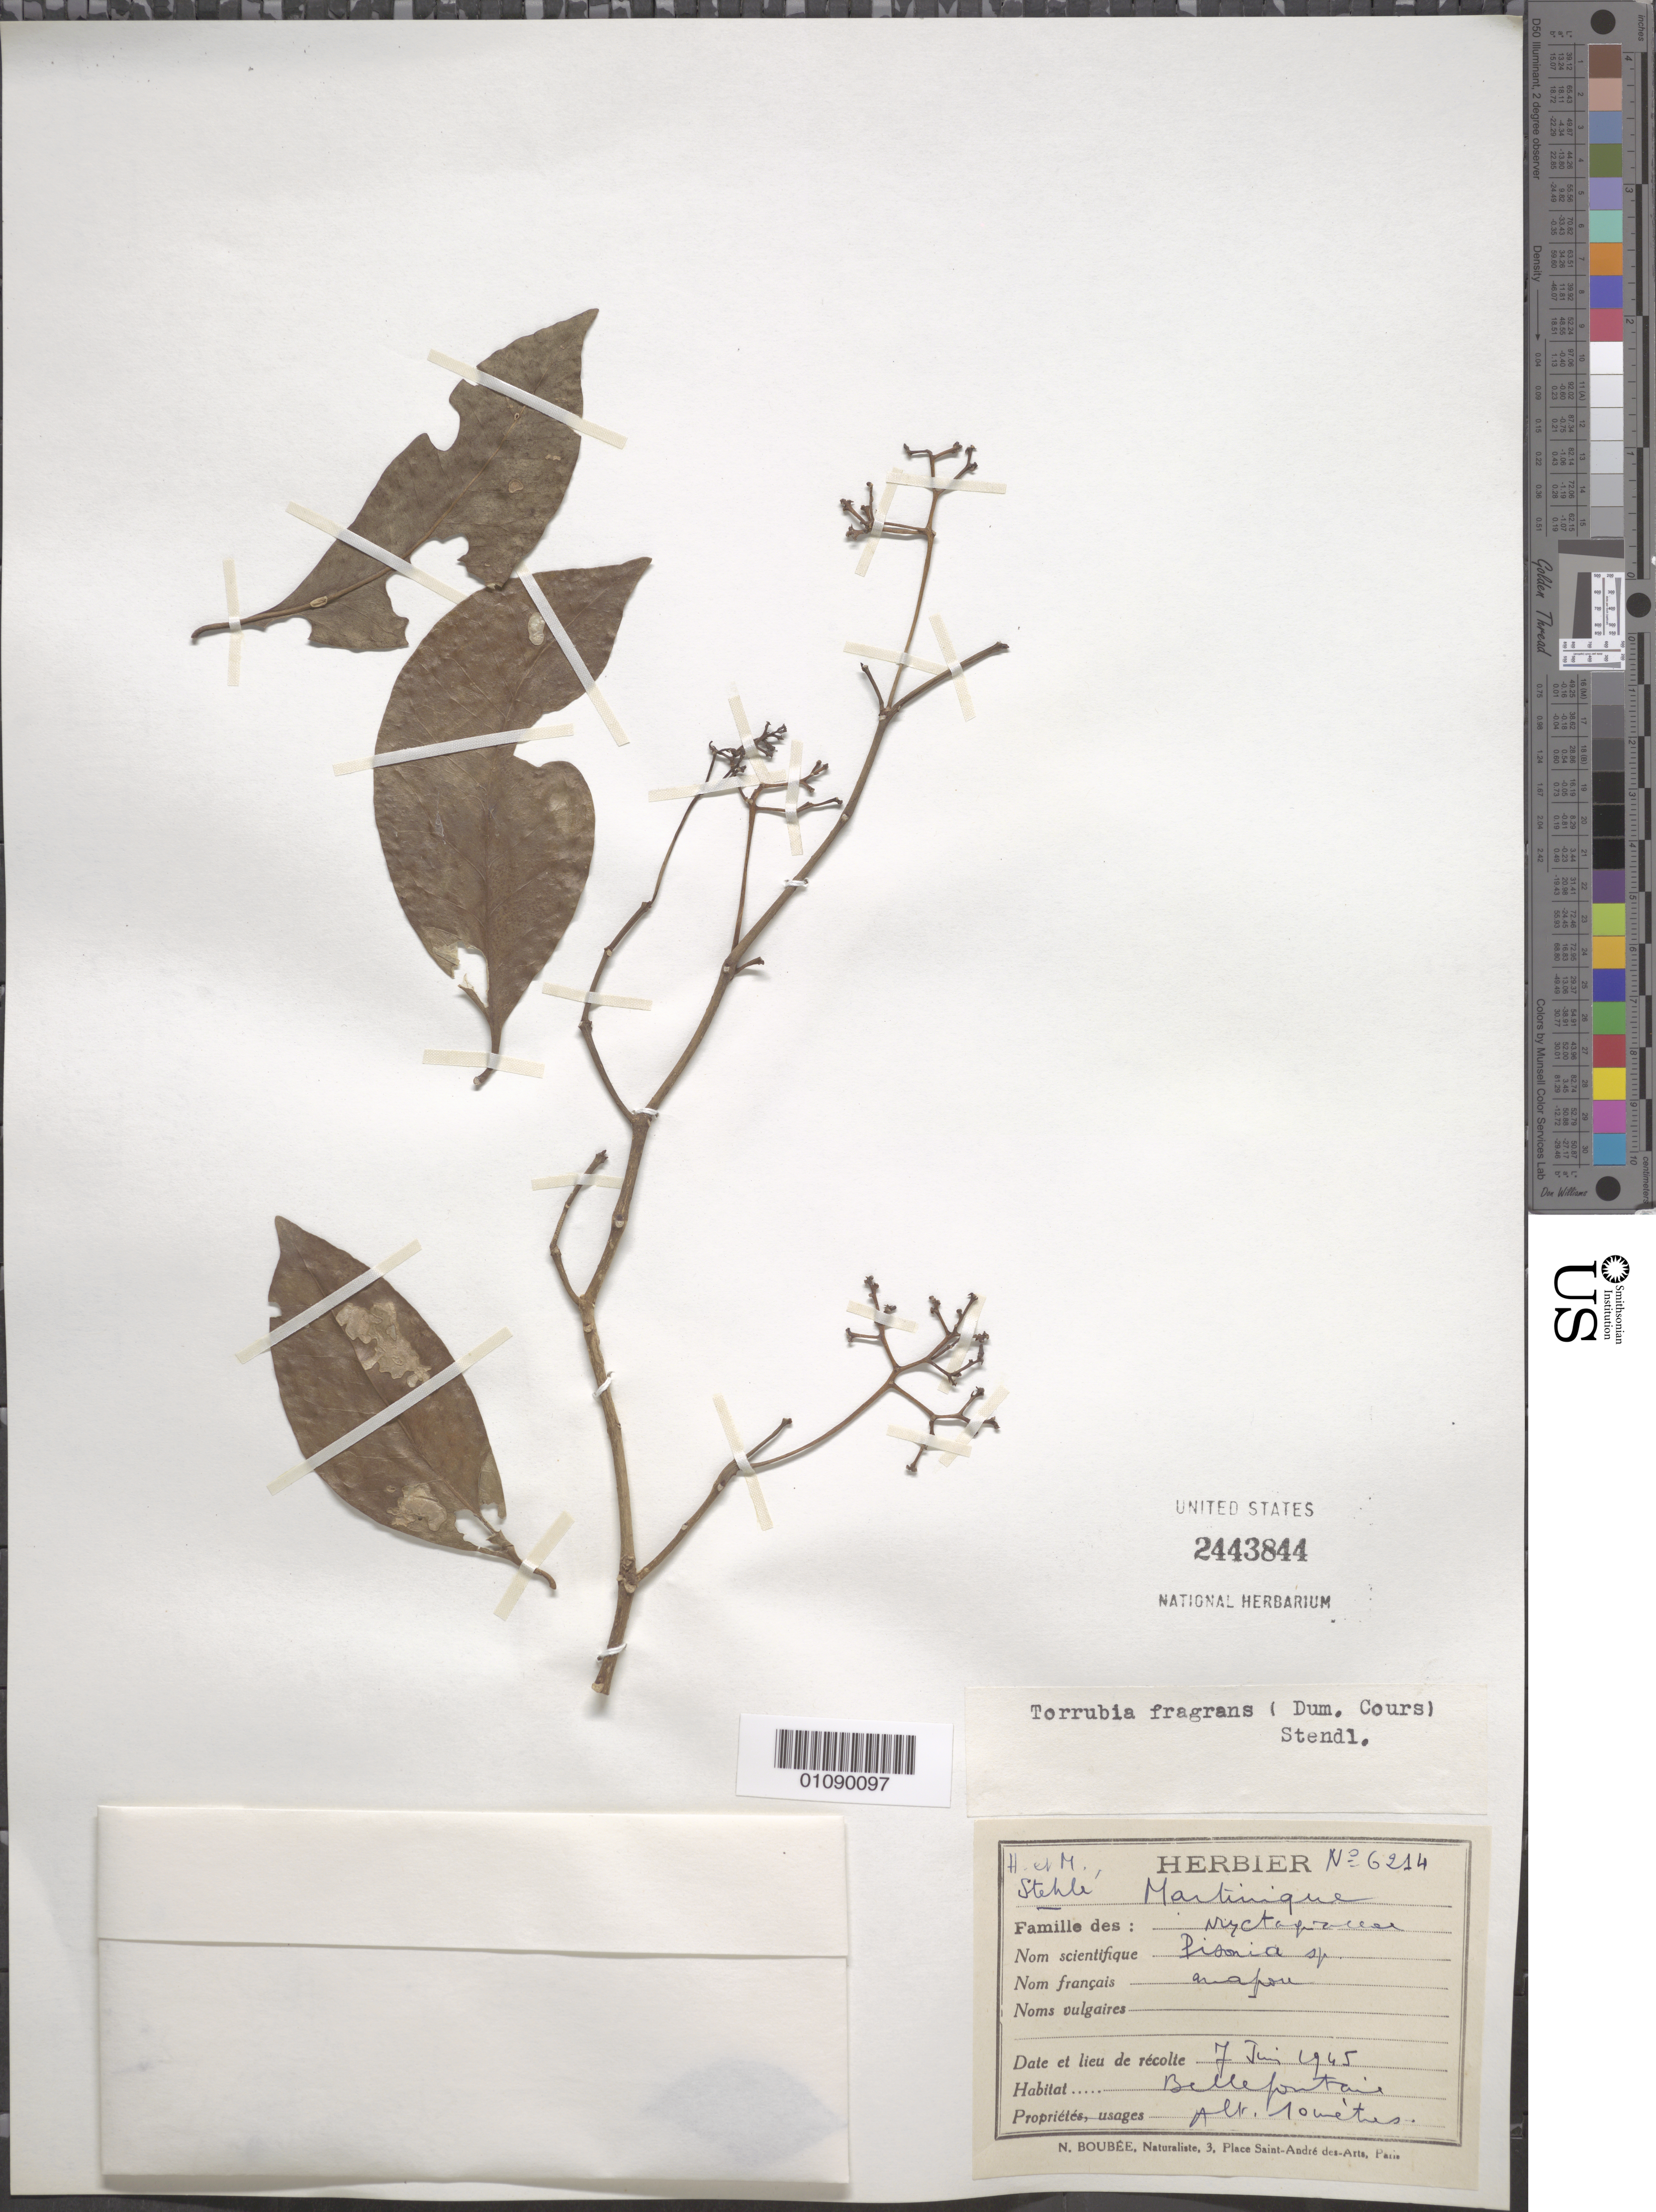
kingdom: Plantae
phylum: Tracheophyta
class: Magnoliopsida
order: Caryophyllales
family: Nyctaginaceae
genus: Guapira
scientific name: Guapira fragrans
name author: (Dum. Cours.) Little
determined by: Strong, Mark T., (BOT), Smithsonian Institution - National Museum of Natural History (UNITED STATES)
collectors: N. Boubee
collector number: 6214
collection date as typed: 07 Jun 1945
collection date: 1945-06-07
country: Martinique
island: Martinique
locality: Bellfontaine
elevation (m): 10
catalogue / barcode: US 2443844